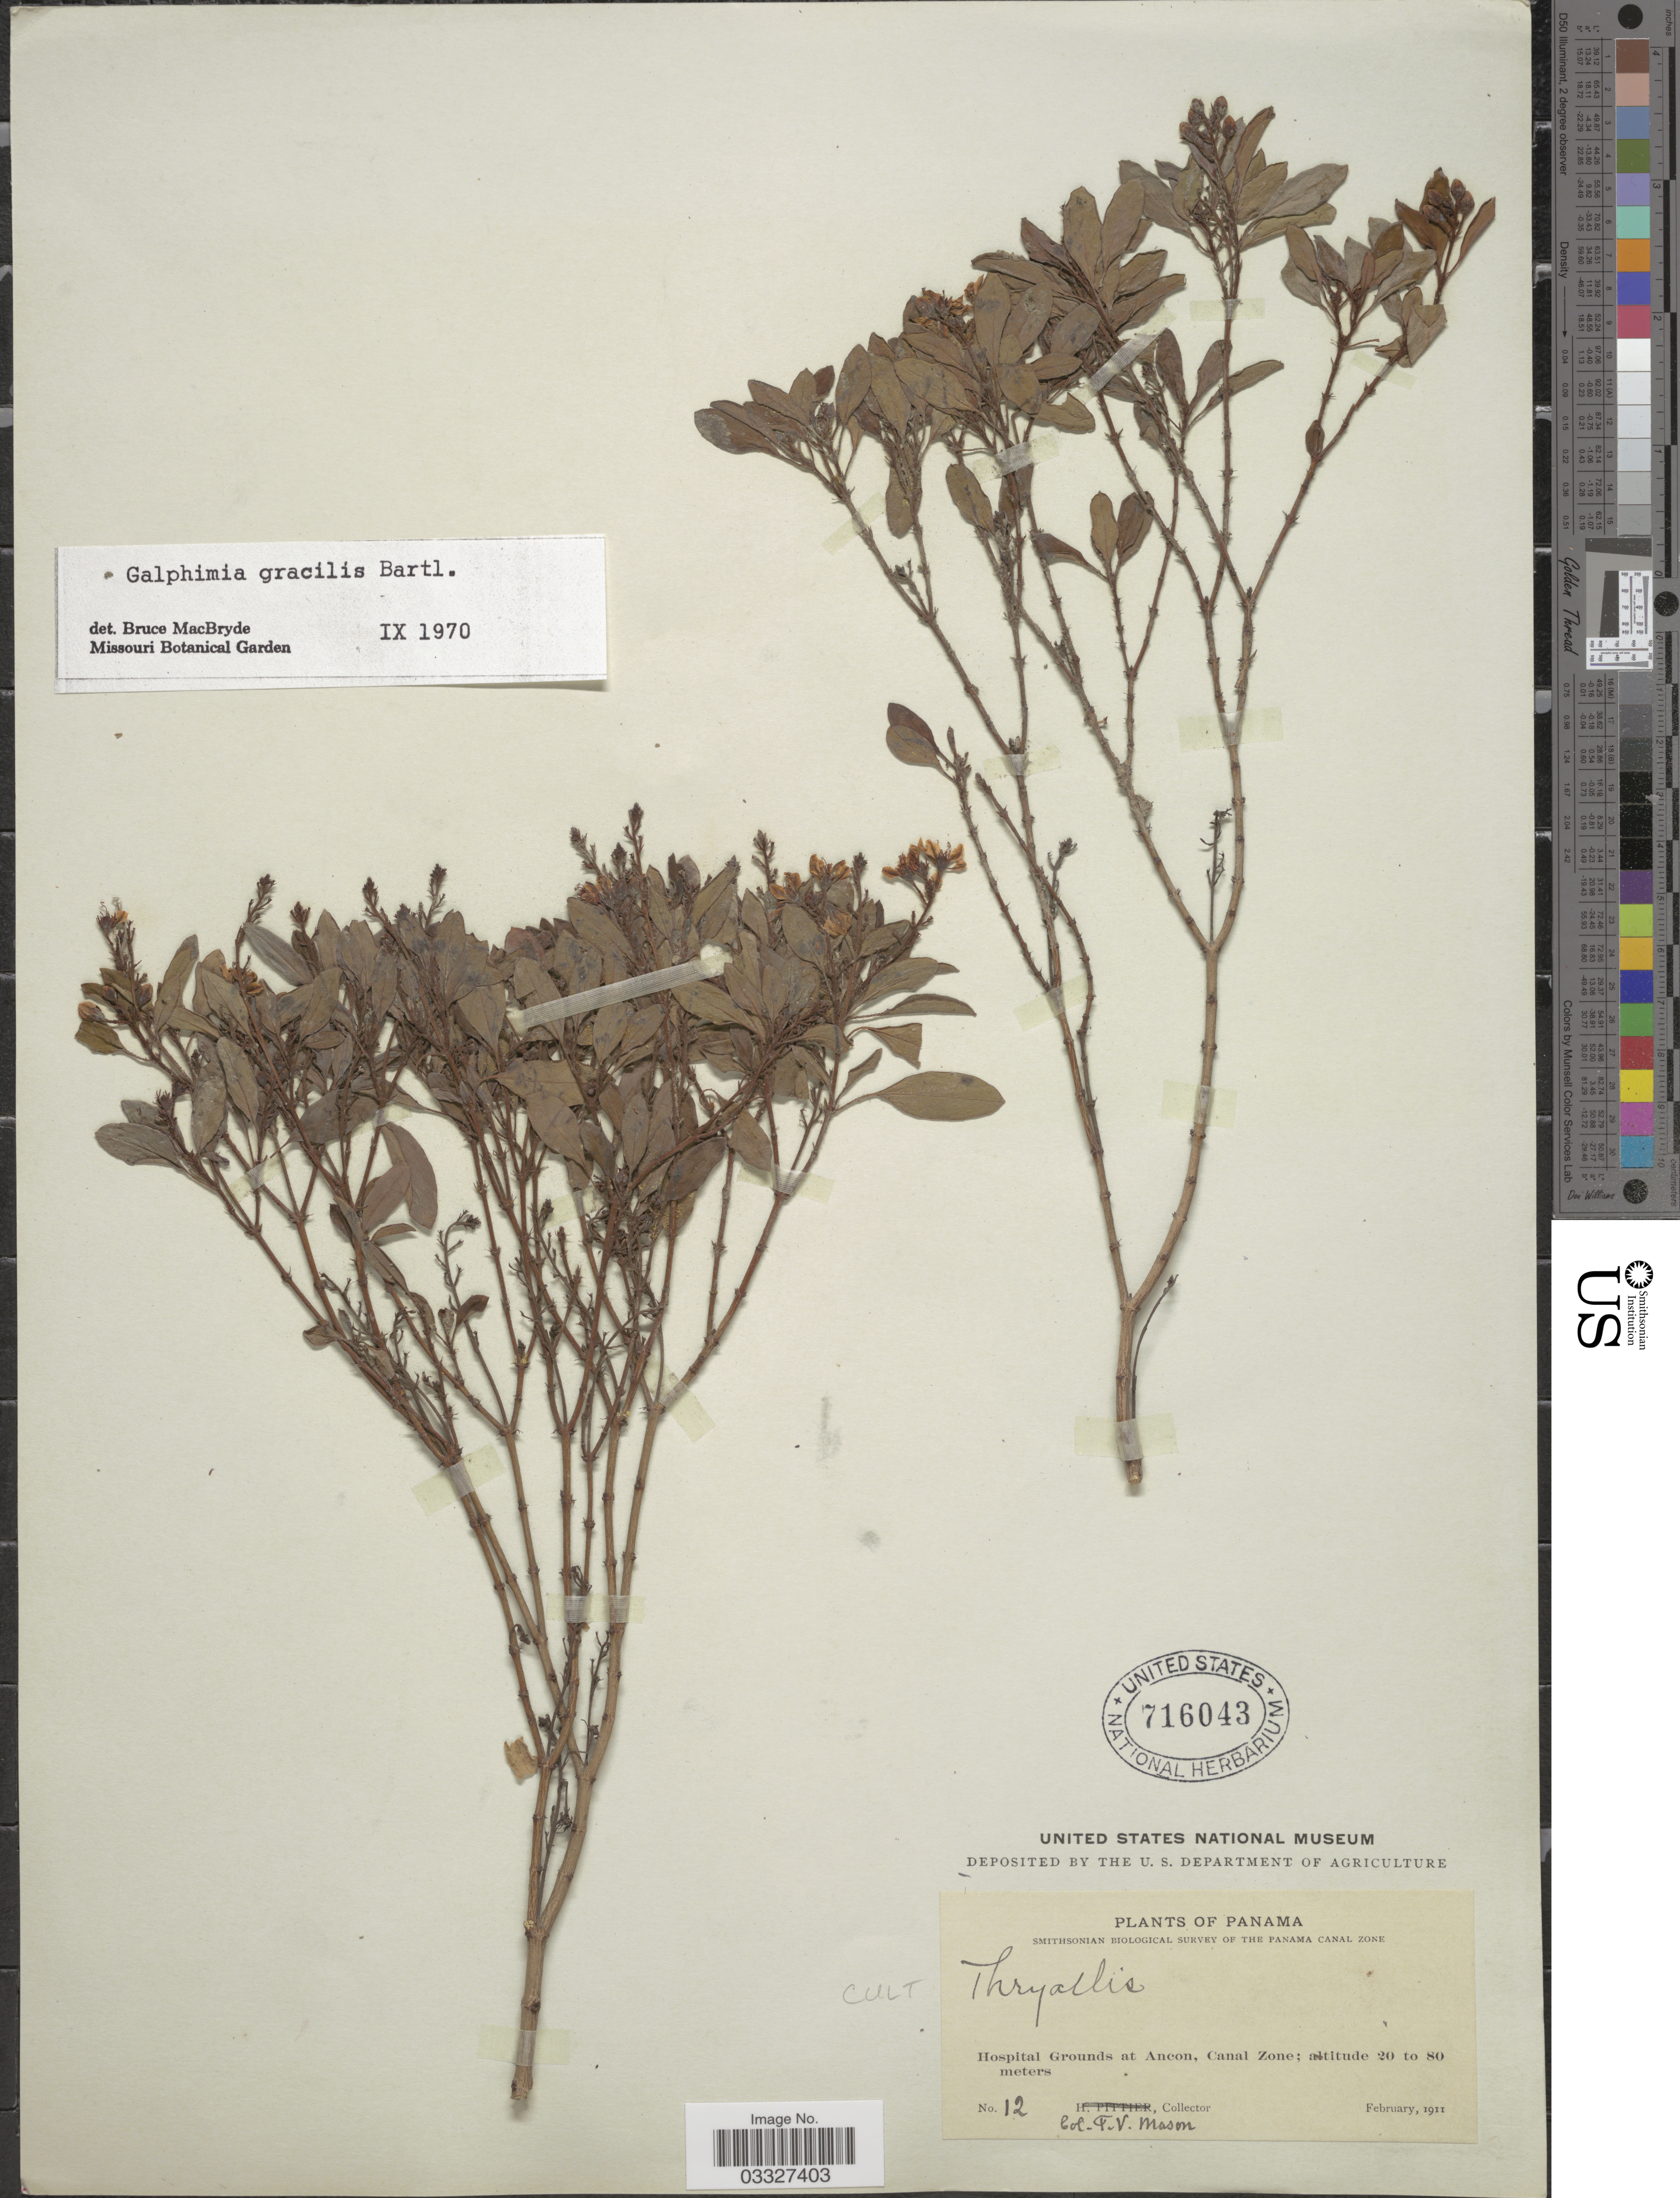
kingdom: Plantae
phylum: Tracheophyta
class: Magnoliopsida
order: Malpighiales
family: Malpighiaceae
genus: Galphimia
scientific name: Galphimia gracilis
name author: Bartl.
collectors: F. Mason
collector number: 12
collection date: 1911-02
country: Panama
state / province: Colón / Panamá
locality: Hospital Grounds at Ancon, Canal Zone.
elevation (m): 20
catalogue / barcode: US 716043